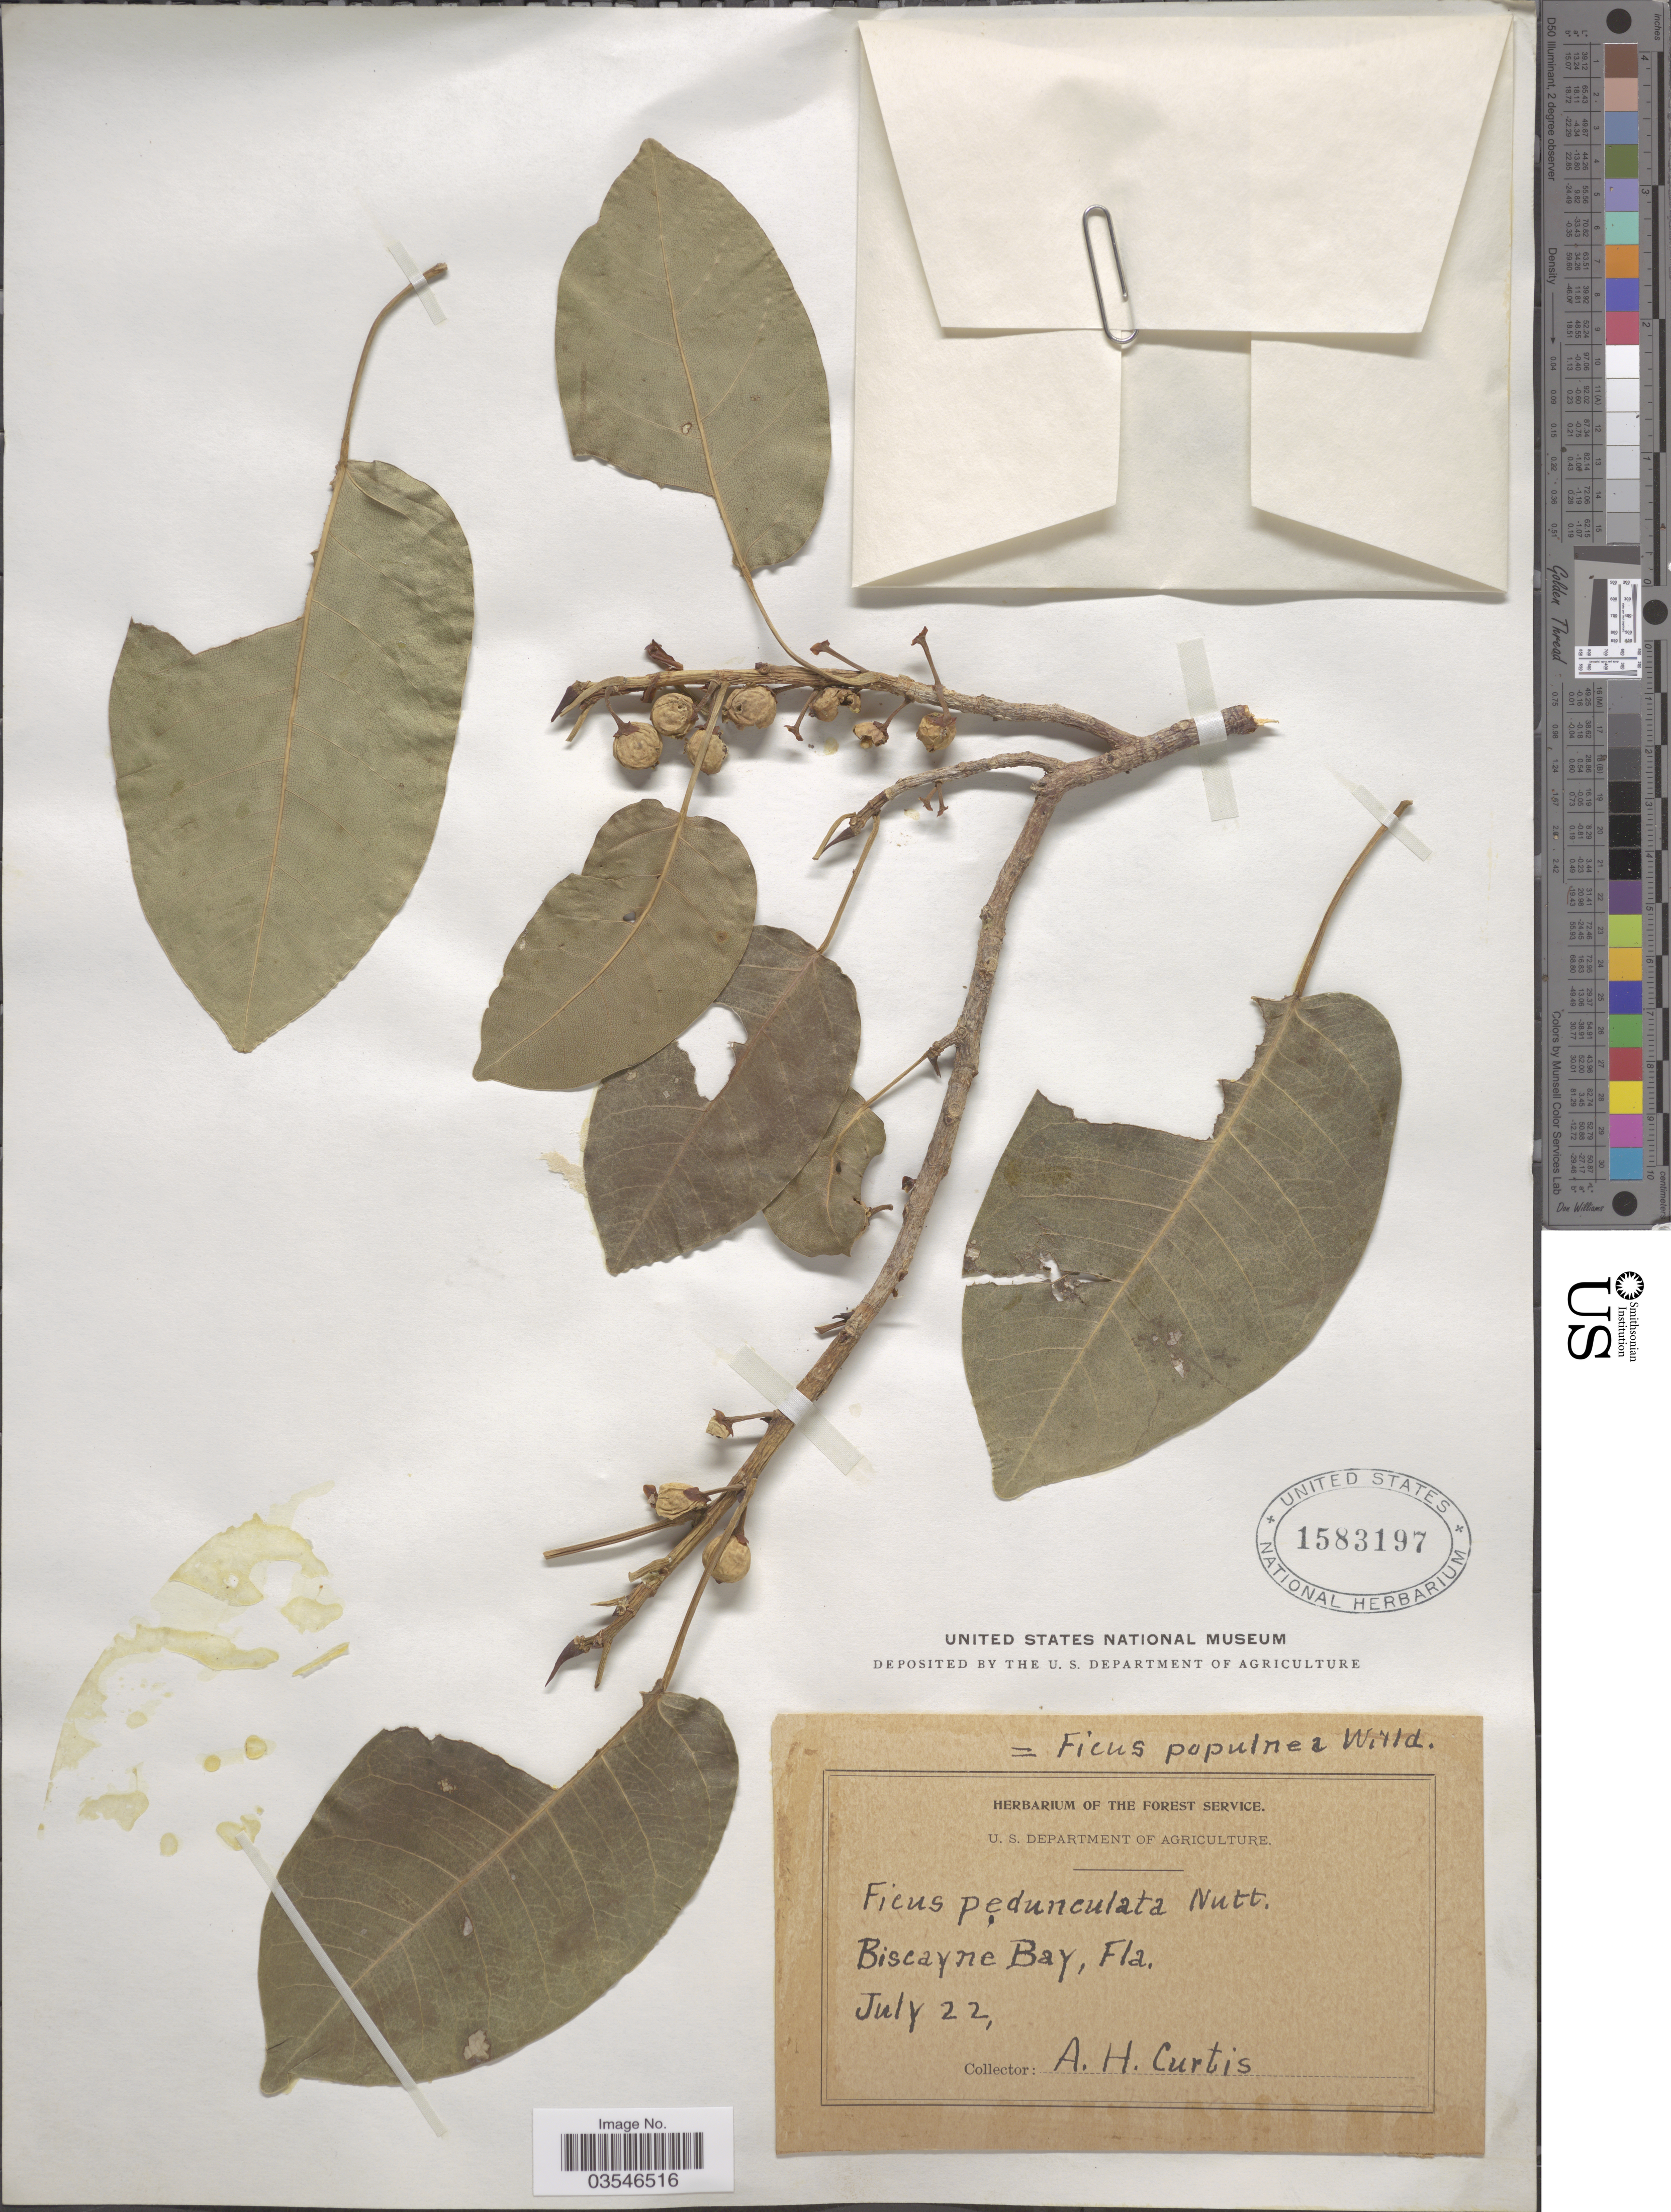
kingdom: Plantae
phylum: Tracheophyta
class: Magnoliopsida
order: Rosales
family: Moraceae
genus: Ficus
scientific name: Ficus brevifolia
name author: Nutt.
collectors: A. Curtis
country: United States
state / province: Florida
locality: Biscayne Bay.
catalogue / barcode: US 1583197